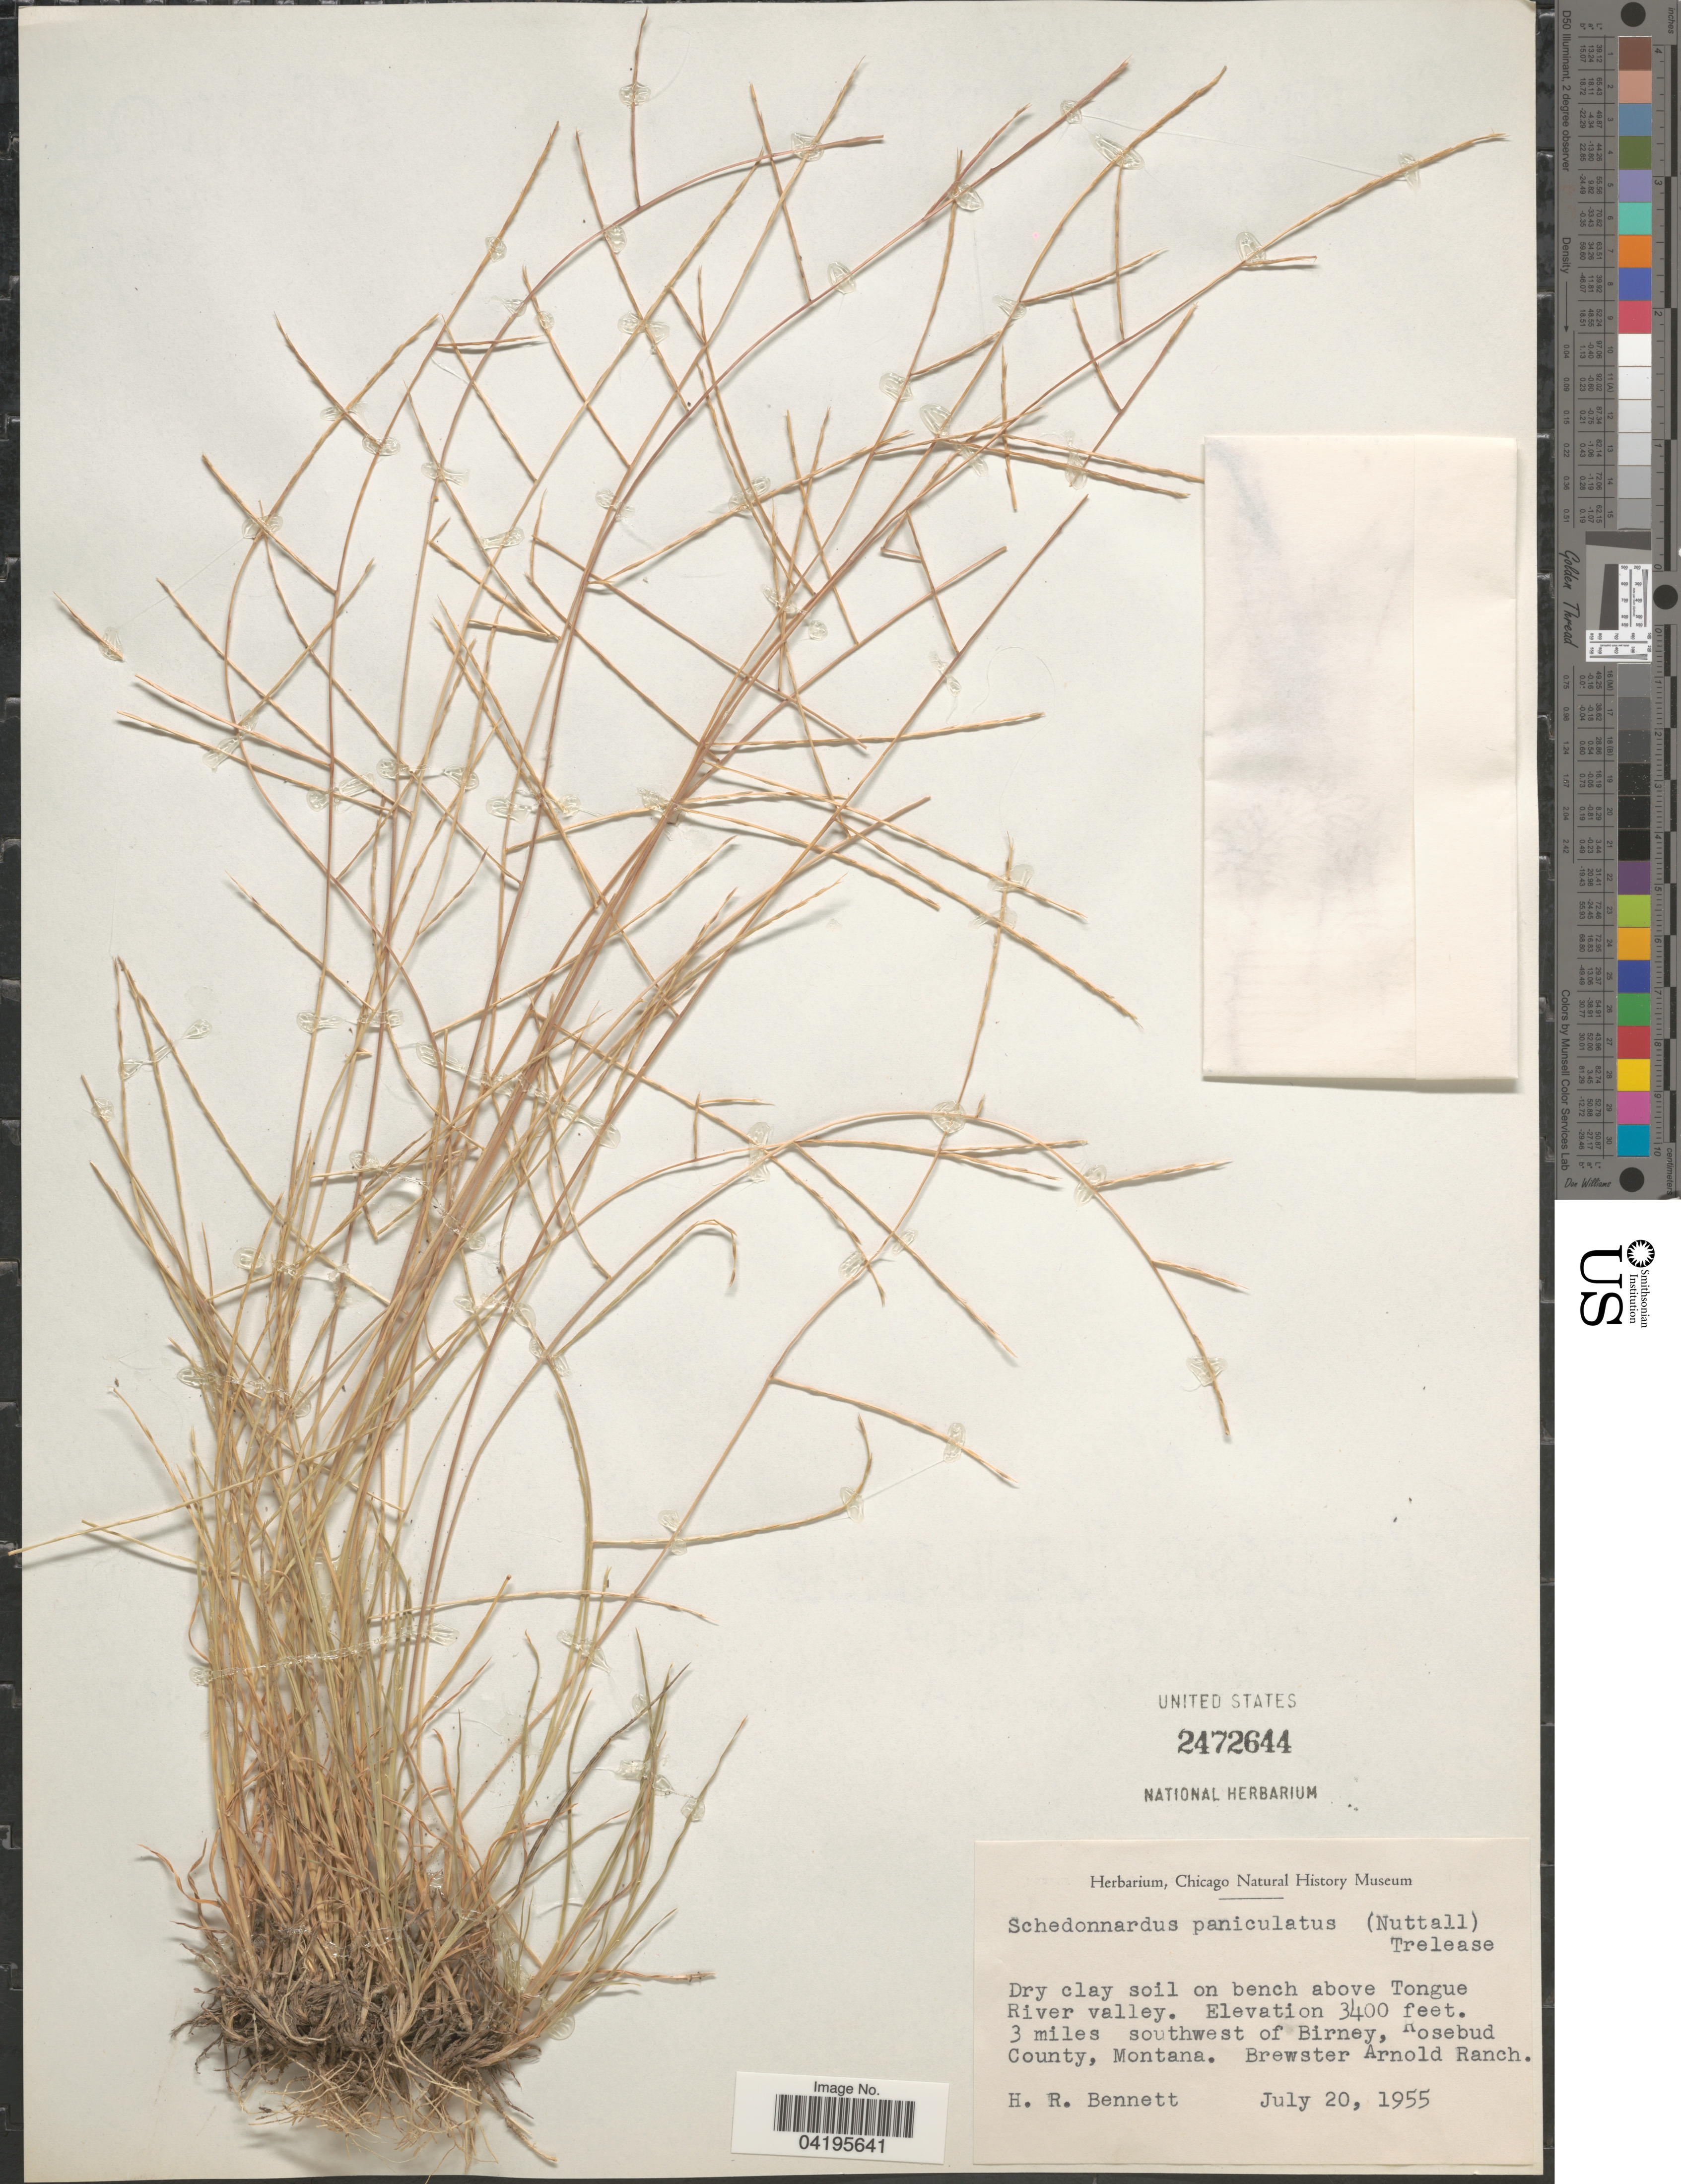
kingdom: Plantae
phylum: Tracheophyta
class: Liliopsida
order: Poales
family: Poaceae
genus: Muhlenbergia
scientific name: Muhlenbergia paniculata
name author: (Nutt.) Columbus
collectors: H. R. Bennett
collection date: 1955-07-20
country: United States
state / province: Montana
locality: Dry clay soil on bench above Tongue River valley. 3 miles southwest of Birney, Rosebud County. Brewster Arnold Ranch.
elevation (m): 1036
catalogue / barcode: US 2472644